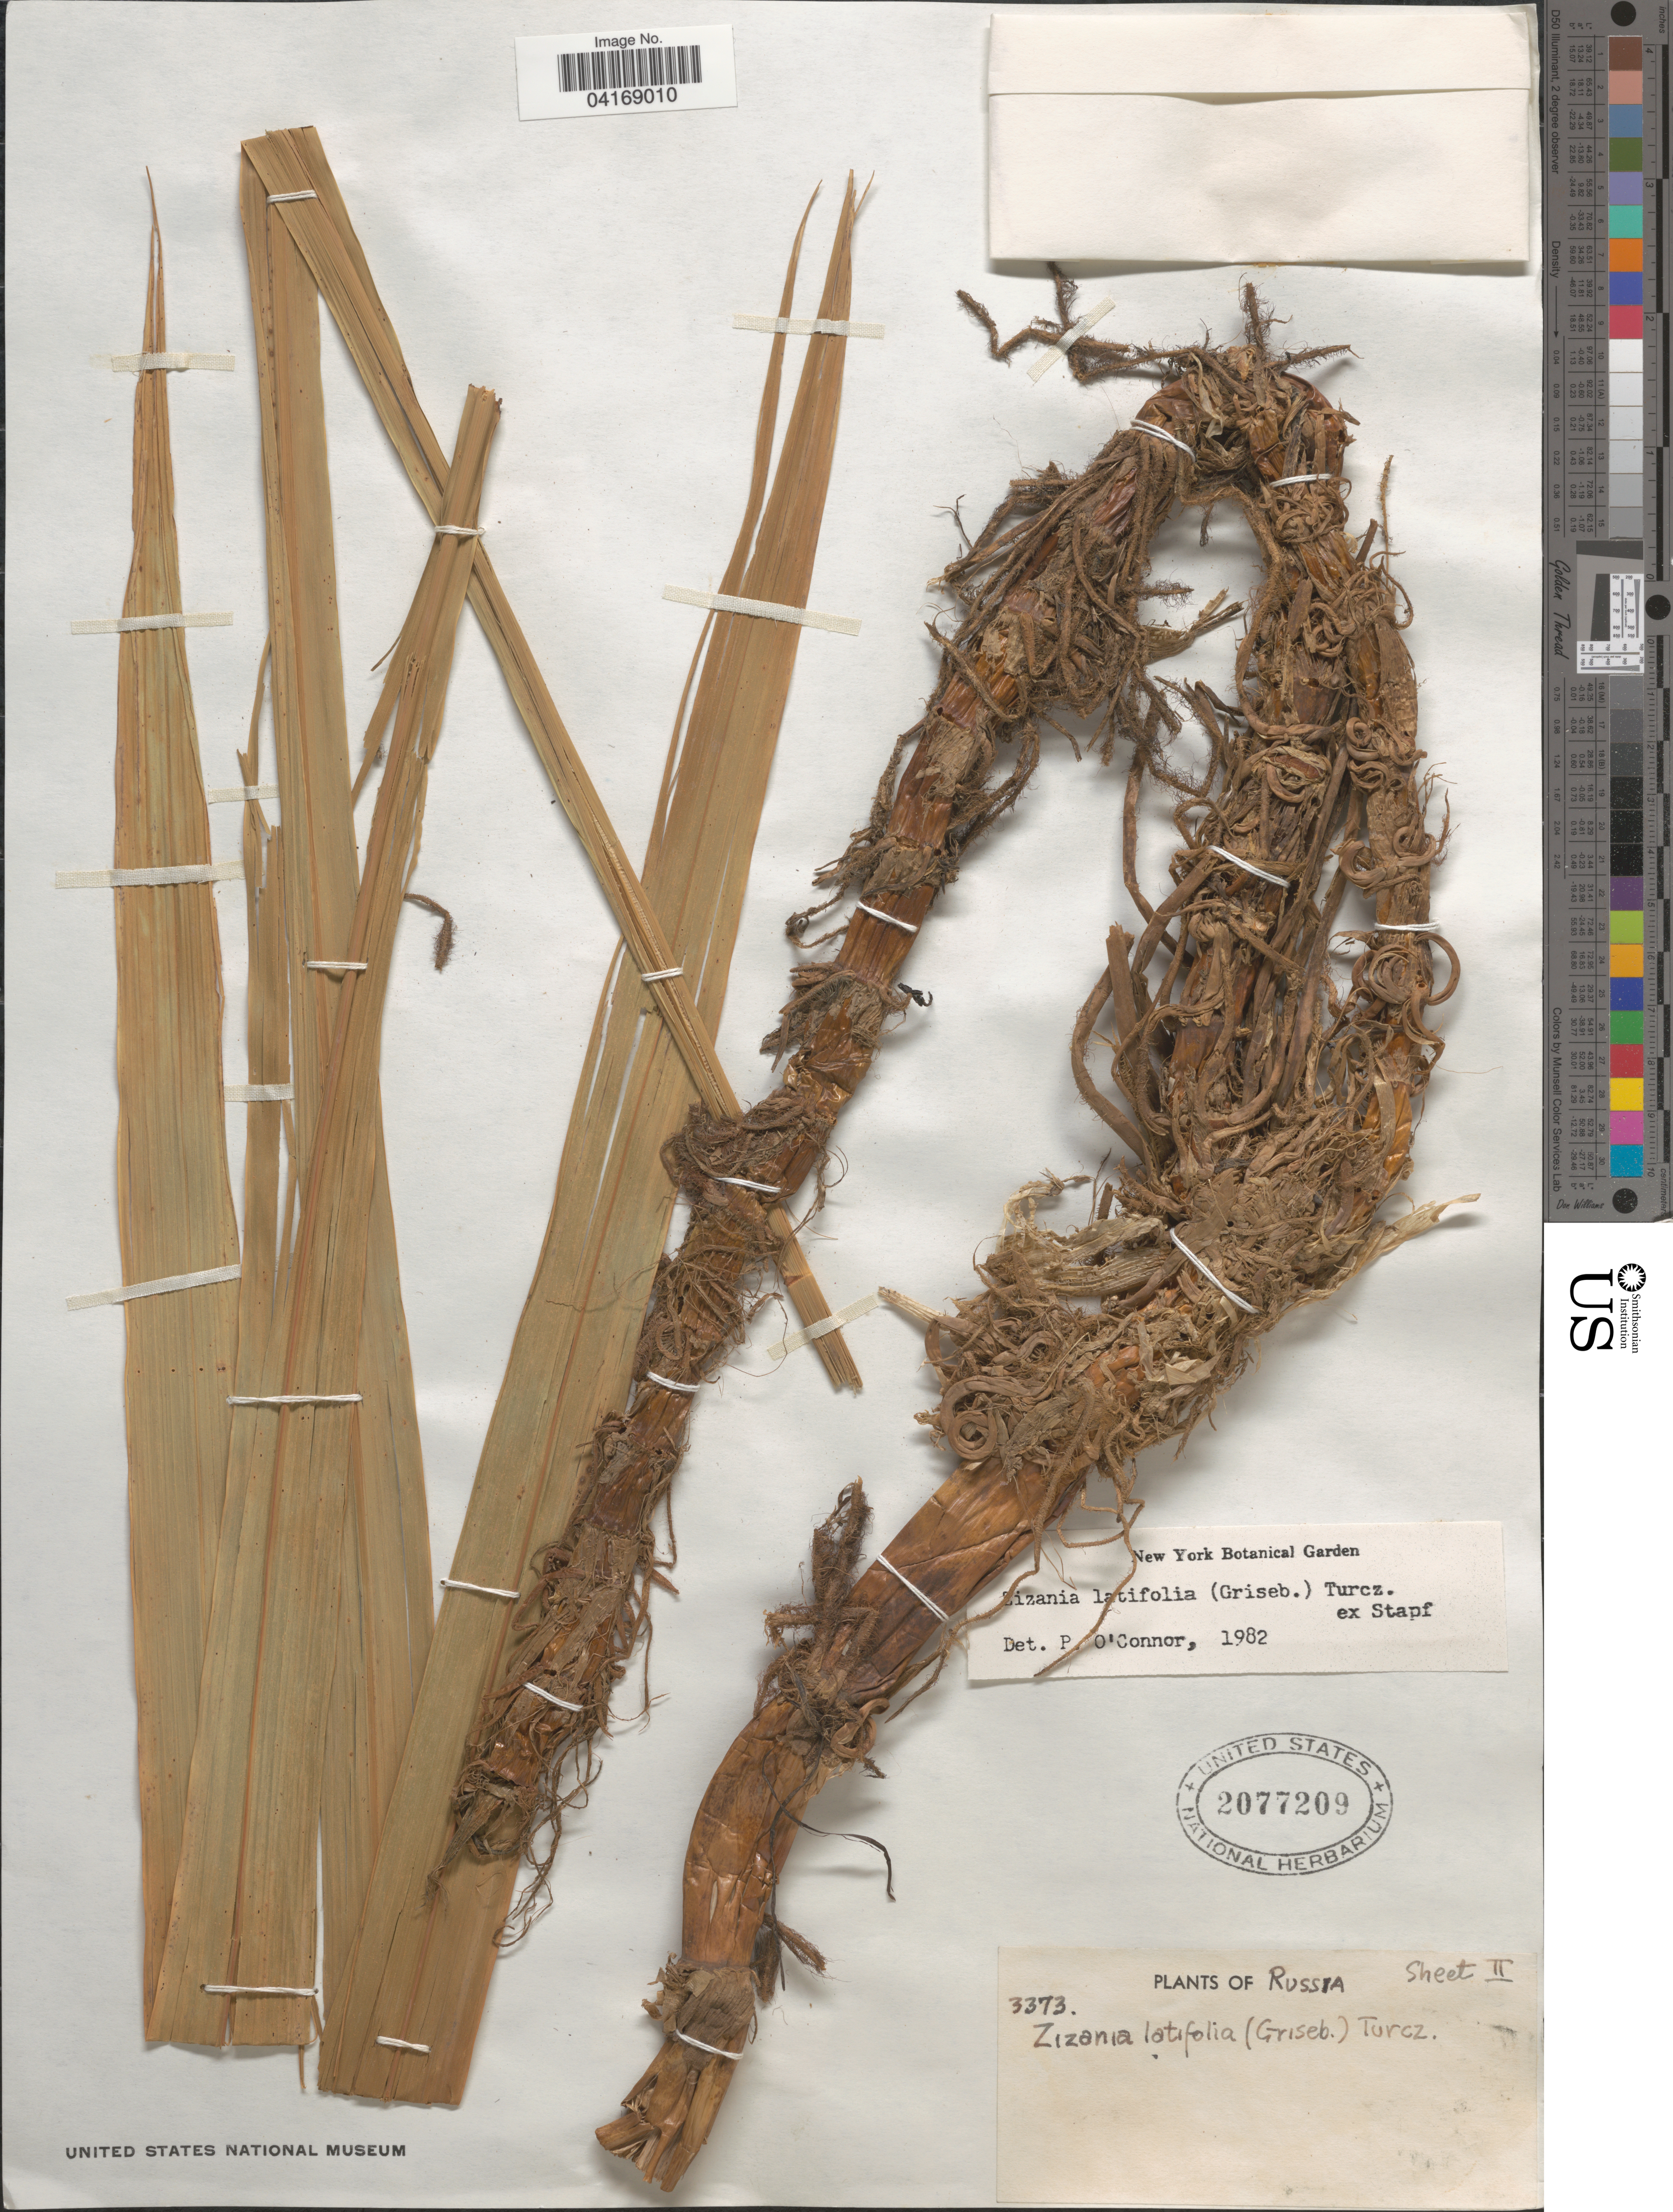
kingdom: Plantae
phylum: Tracheophyta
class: Liliopsida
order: Poales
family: Poaceae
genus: Zizania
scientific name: Zizania latifolia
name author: (Griseb.) Stapf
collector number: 3373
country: Russian Federation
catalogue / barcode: US 2077209